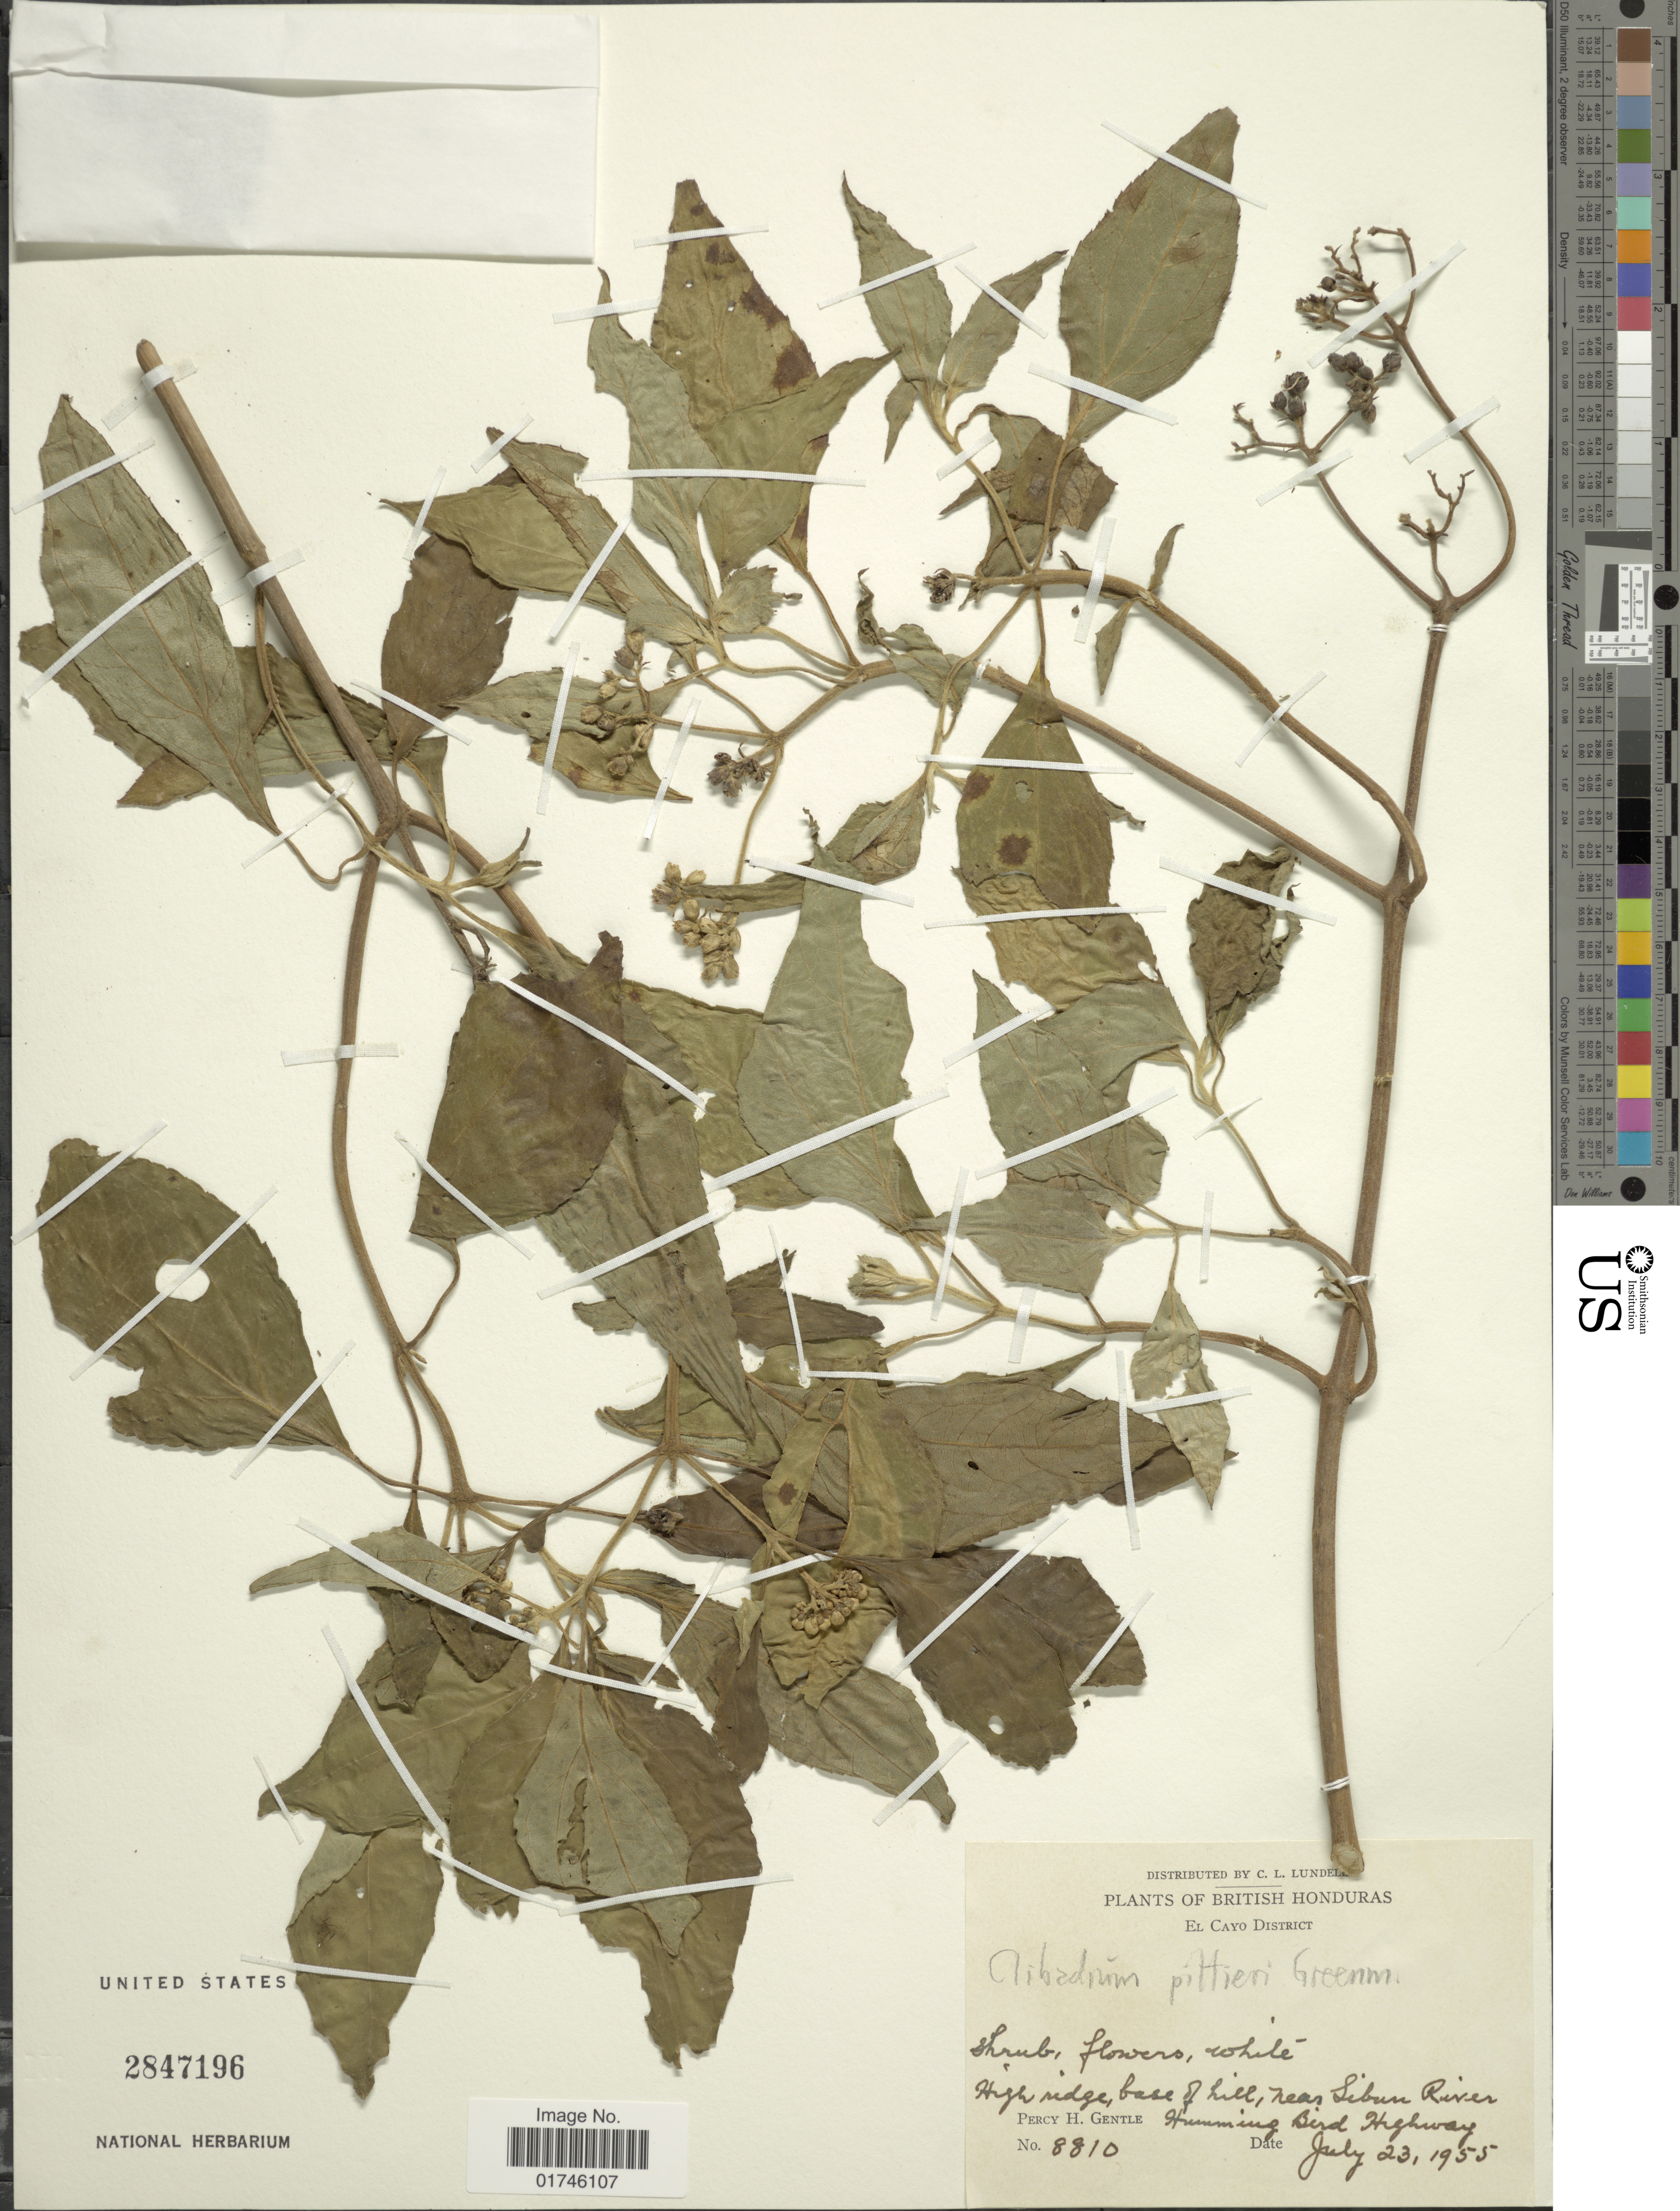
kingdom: Plantae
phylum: Tracheophyta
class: Magnoliopsida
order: Asterales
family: Asteraceae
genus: Clibadium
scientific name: Clibadium eggersii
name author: Hieron.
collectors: P. H. Gentle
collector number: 8810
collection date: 1955-07-23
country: Belize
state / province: Cayo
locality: British Honduras, El cayo District. Base of hill, near Sibun River Humming BirdHighway.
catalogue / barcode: US 2847196